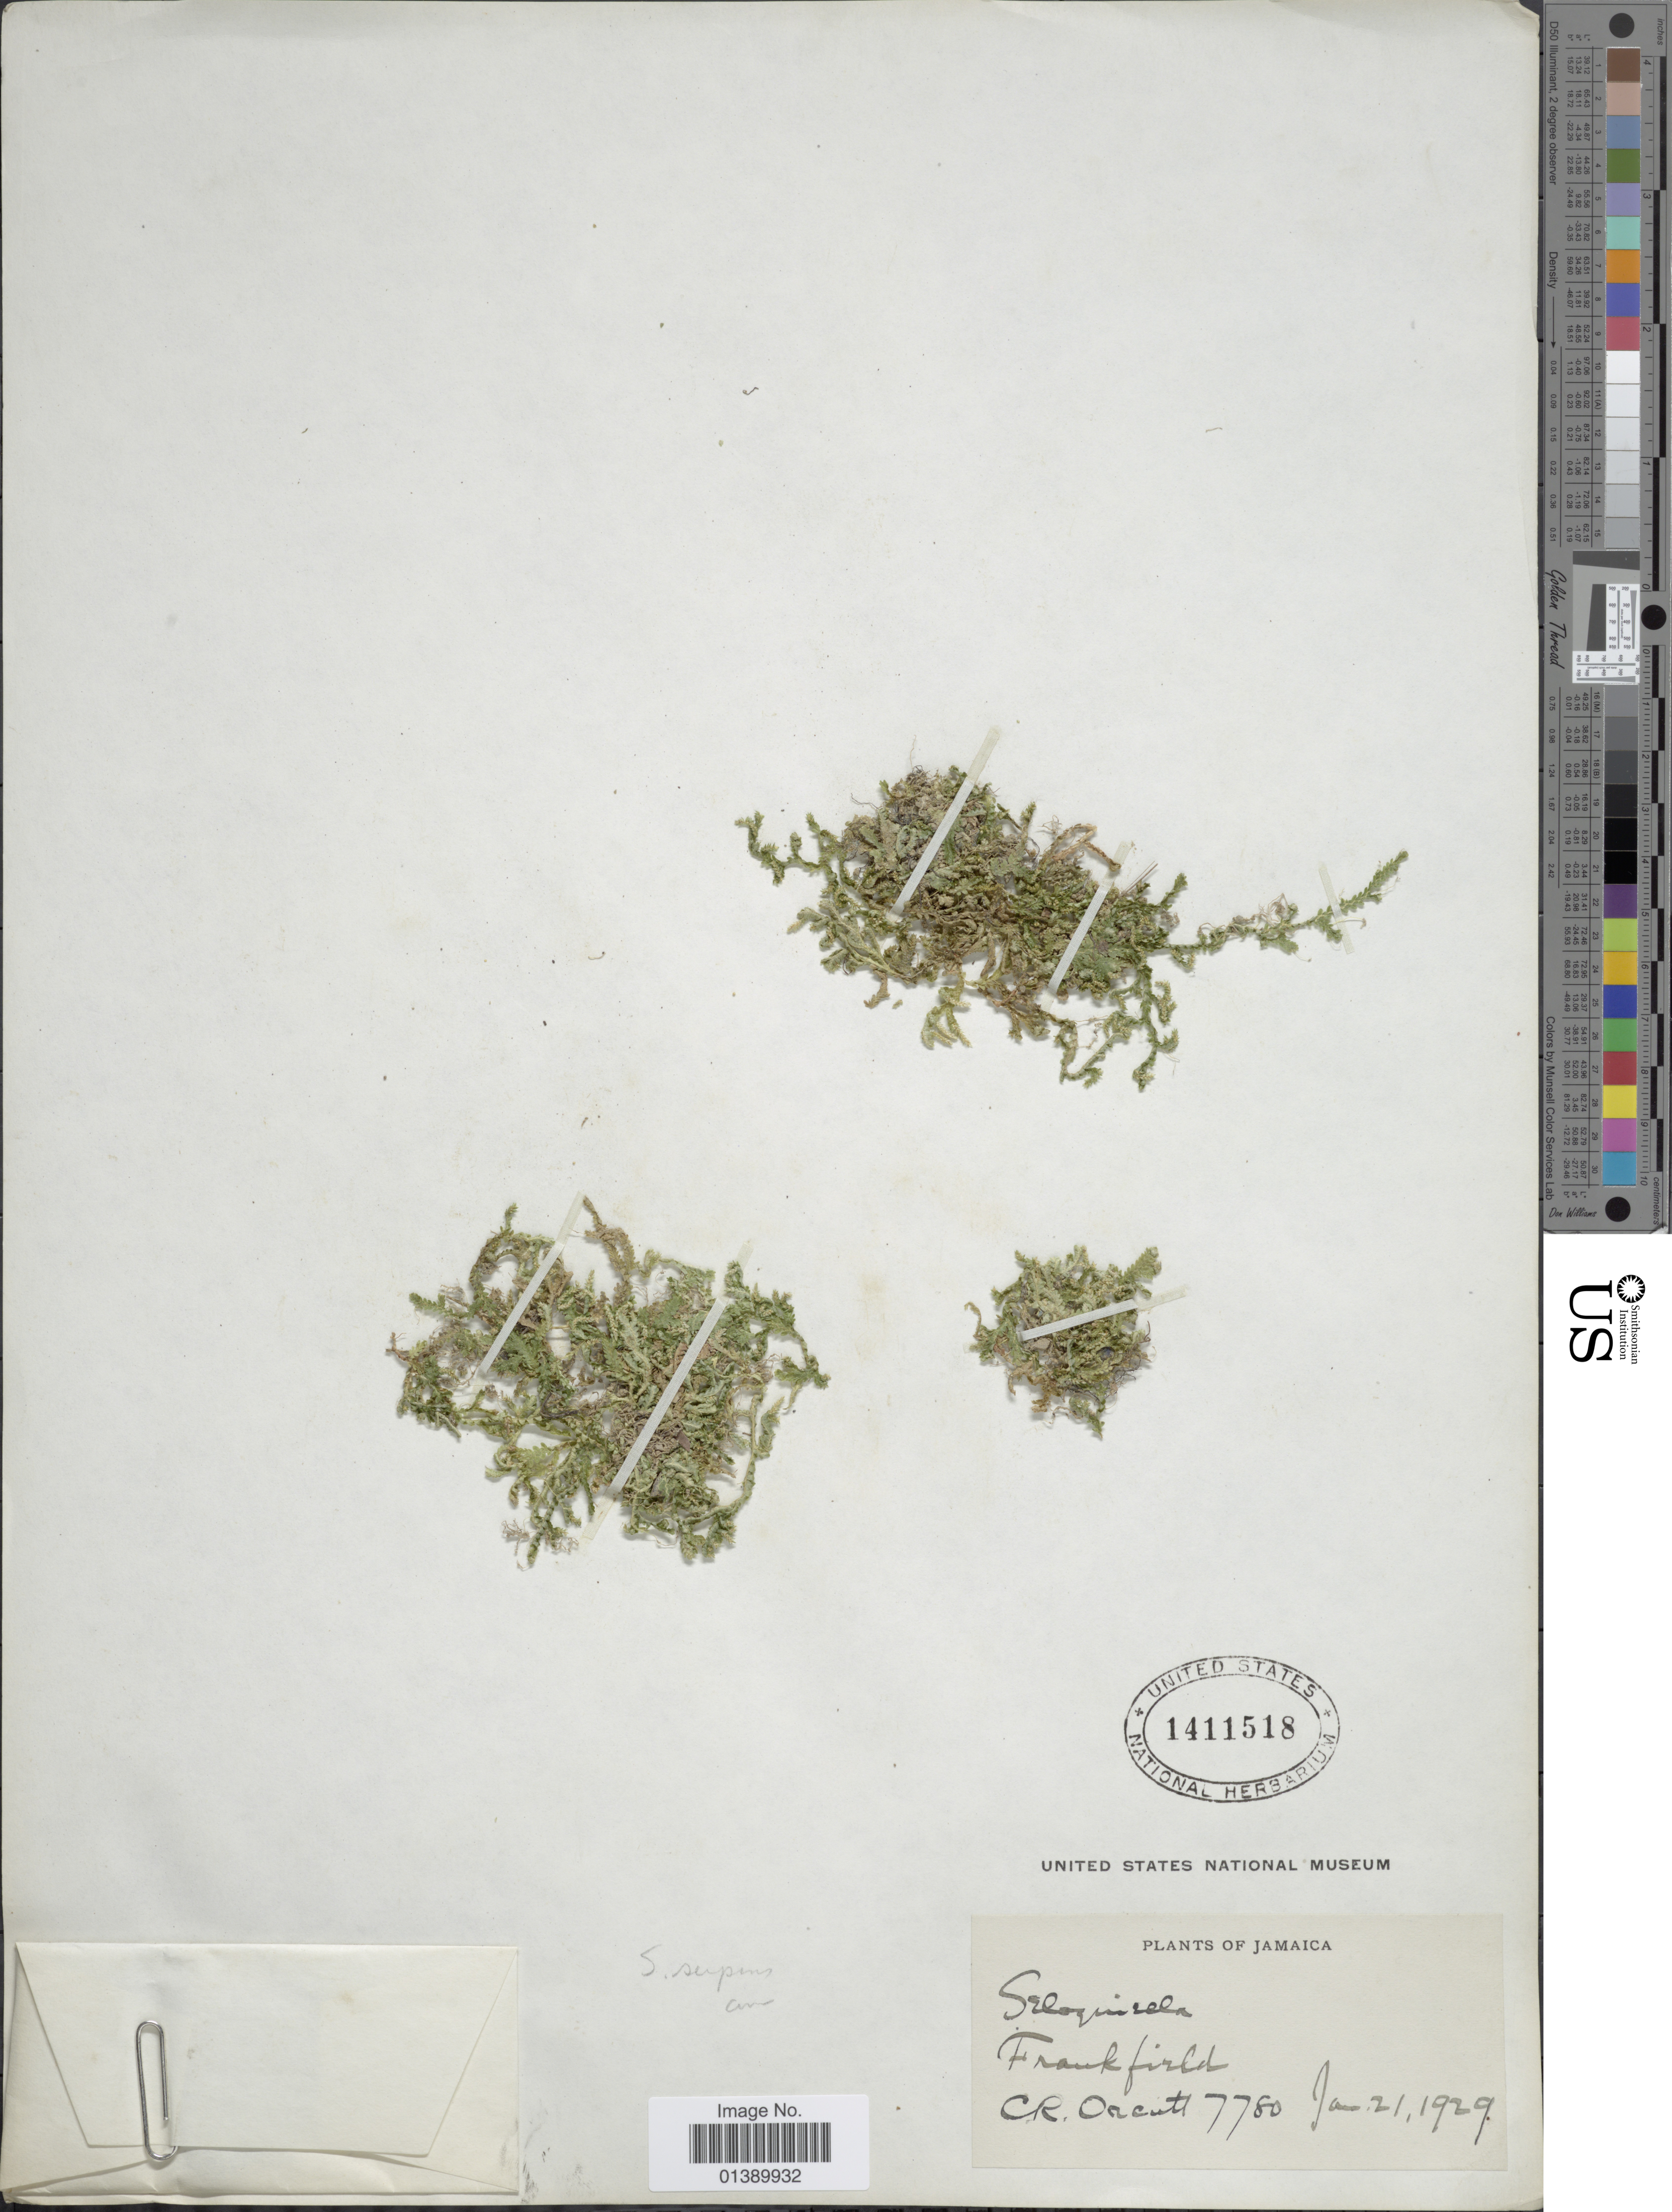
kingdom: Plantae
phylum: Tracheophyta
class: Lycopodiopsida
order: Selaginellales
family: Selaginellaceae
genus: Selaginella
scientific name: Selaginella serpens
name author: (Desv. ex Poir.) Spring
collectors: C. R. Orcutt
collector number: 7780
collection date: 1929-01-21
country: Jamaica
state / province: Clarendon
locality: Frankfield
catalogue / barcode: US 1411518